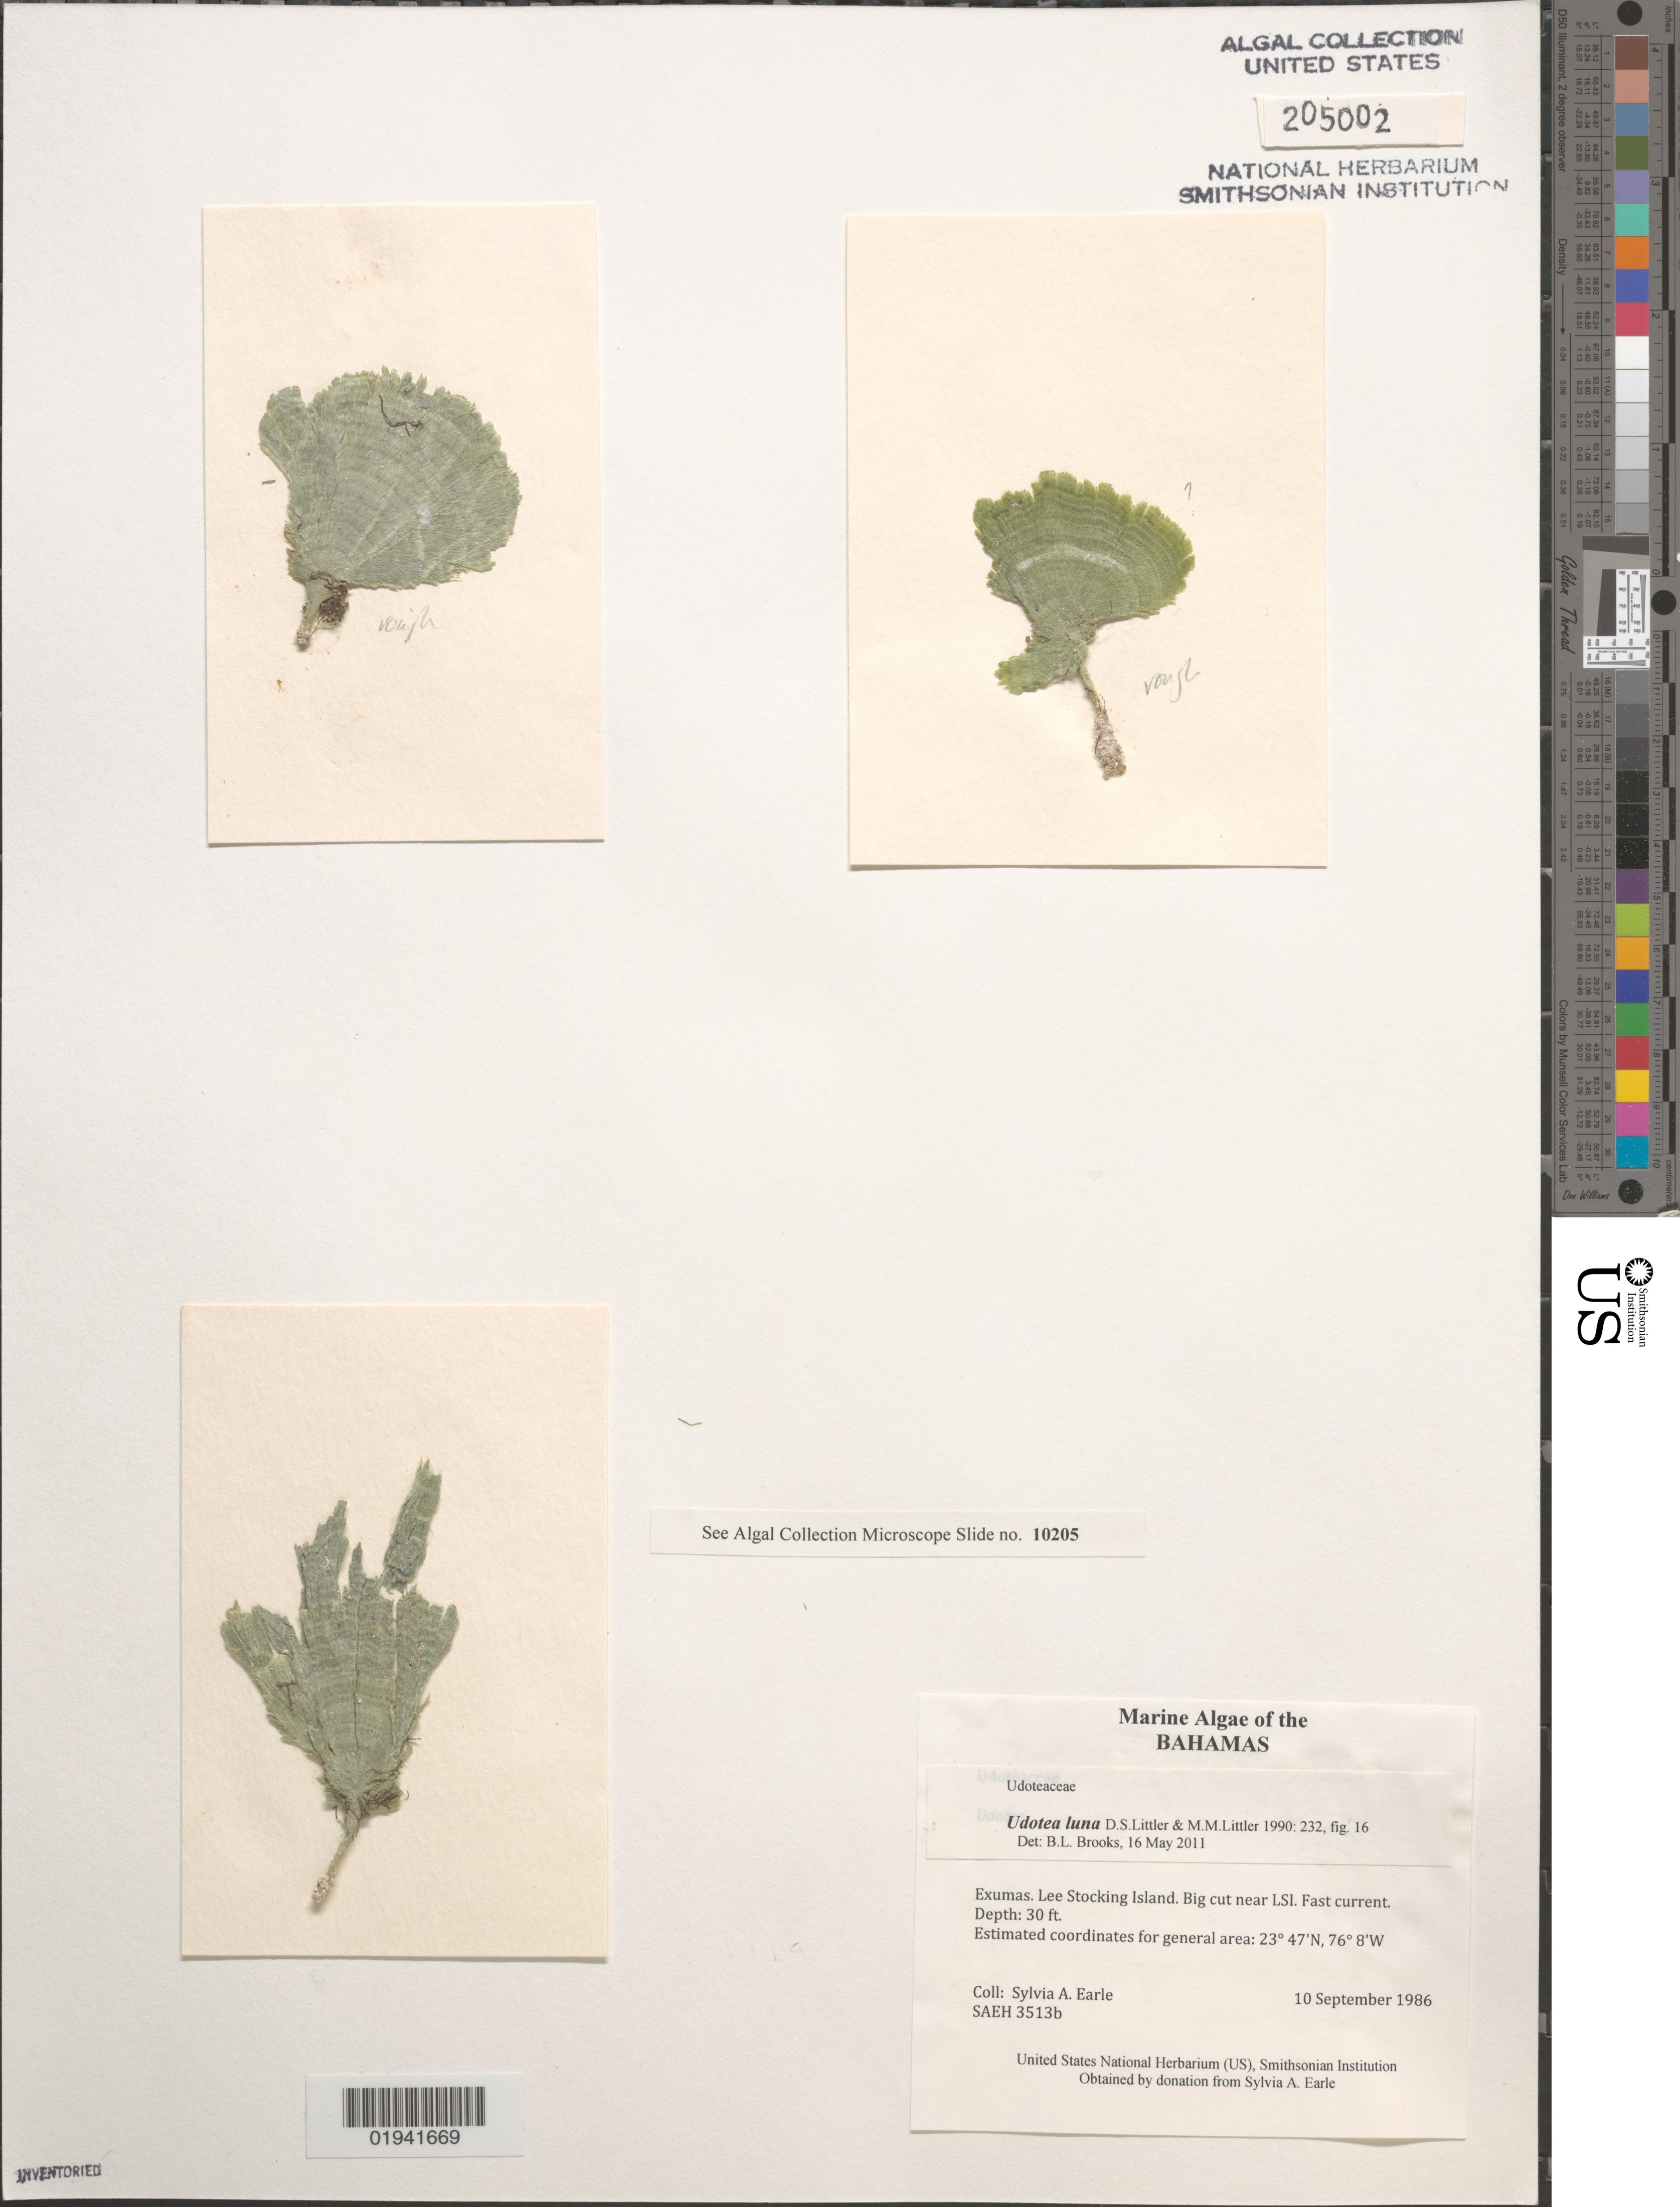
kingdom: Plantae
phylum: Chlorophyta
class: Ulvophyceae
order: Bryopsidales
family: Udoteaceae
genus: Udotea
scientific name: Udotea luna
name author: D.S. Littler & Littler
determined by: Brooks, B. L., (BOT), Smithsonian Institution - National Museum of Natural History (UNITED STATES)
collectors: S. A. Earle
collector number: SAEH 3513b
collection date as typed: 10 Sep 1986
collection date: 1986-09-10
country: Bahamas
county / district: Exuma District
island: Lee Stocking Island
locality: Big cut near Lee Stocking Island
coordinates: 23 47'N, 76 8'W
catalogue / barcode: US 205002